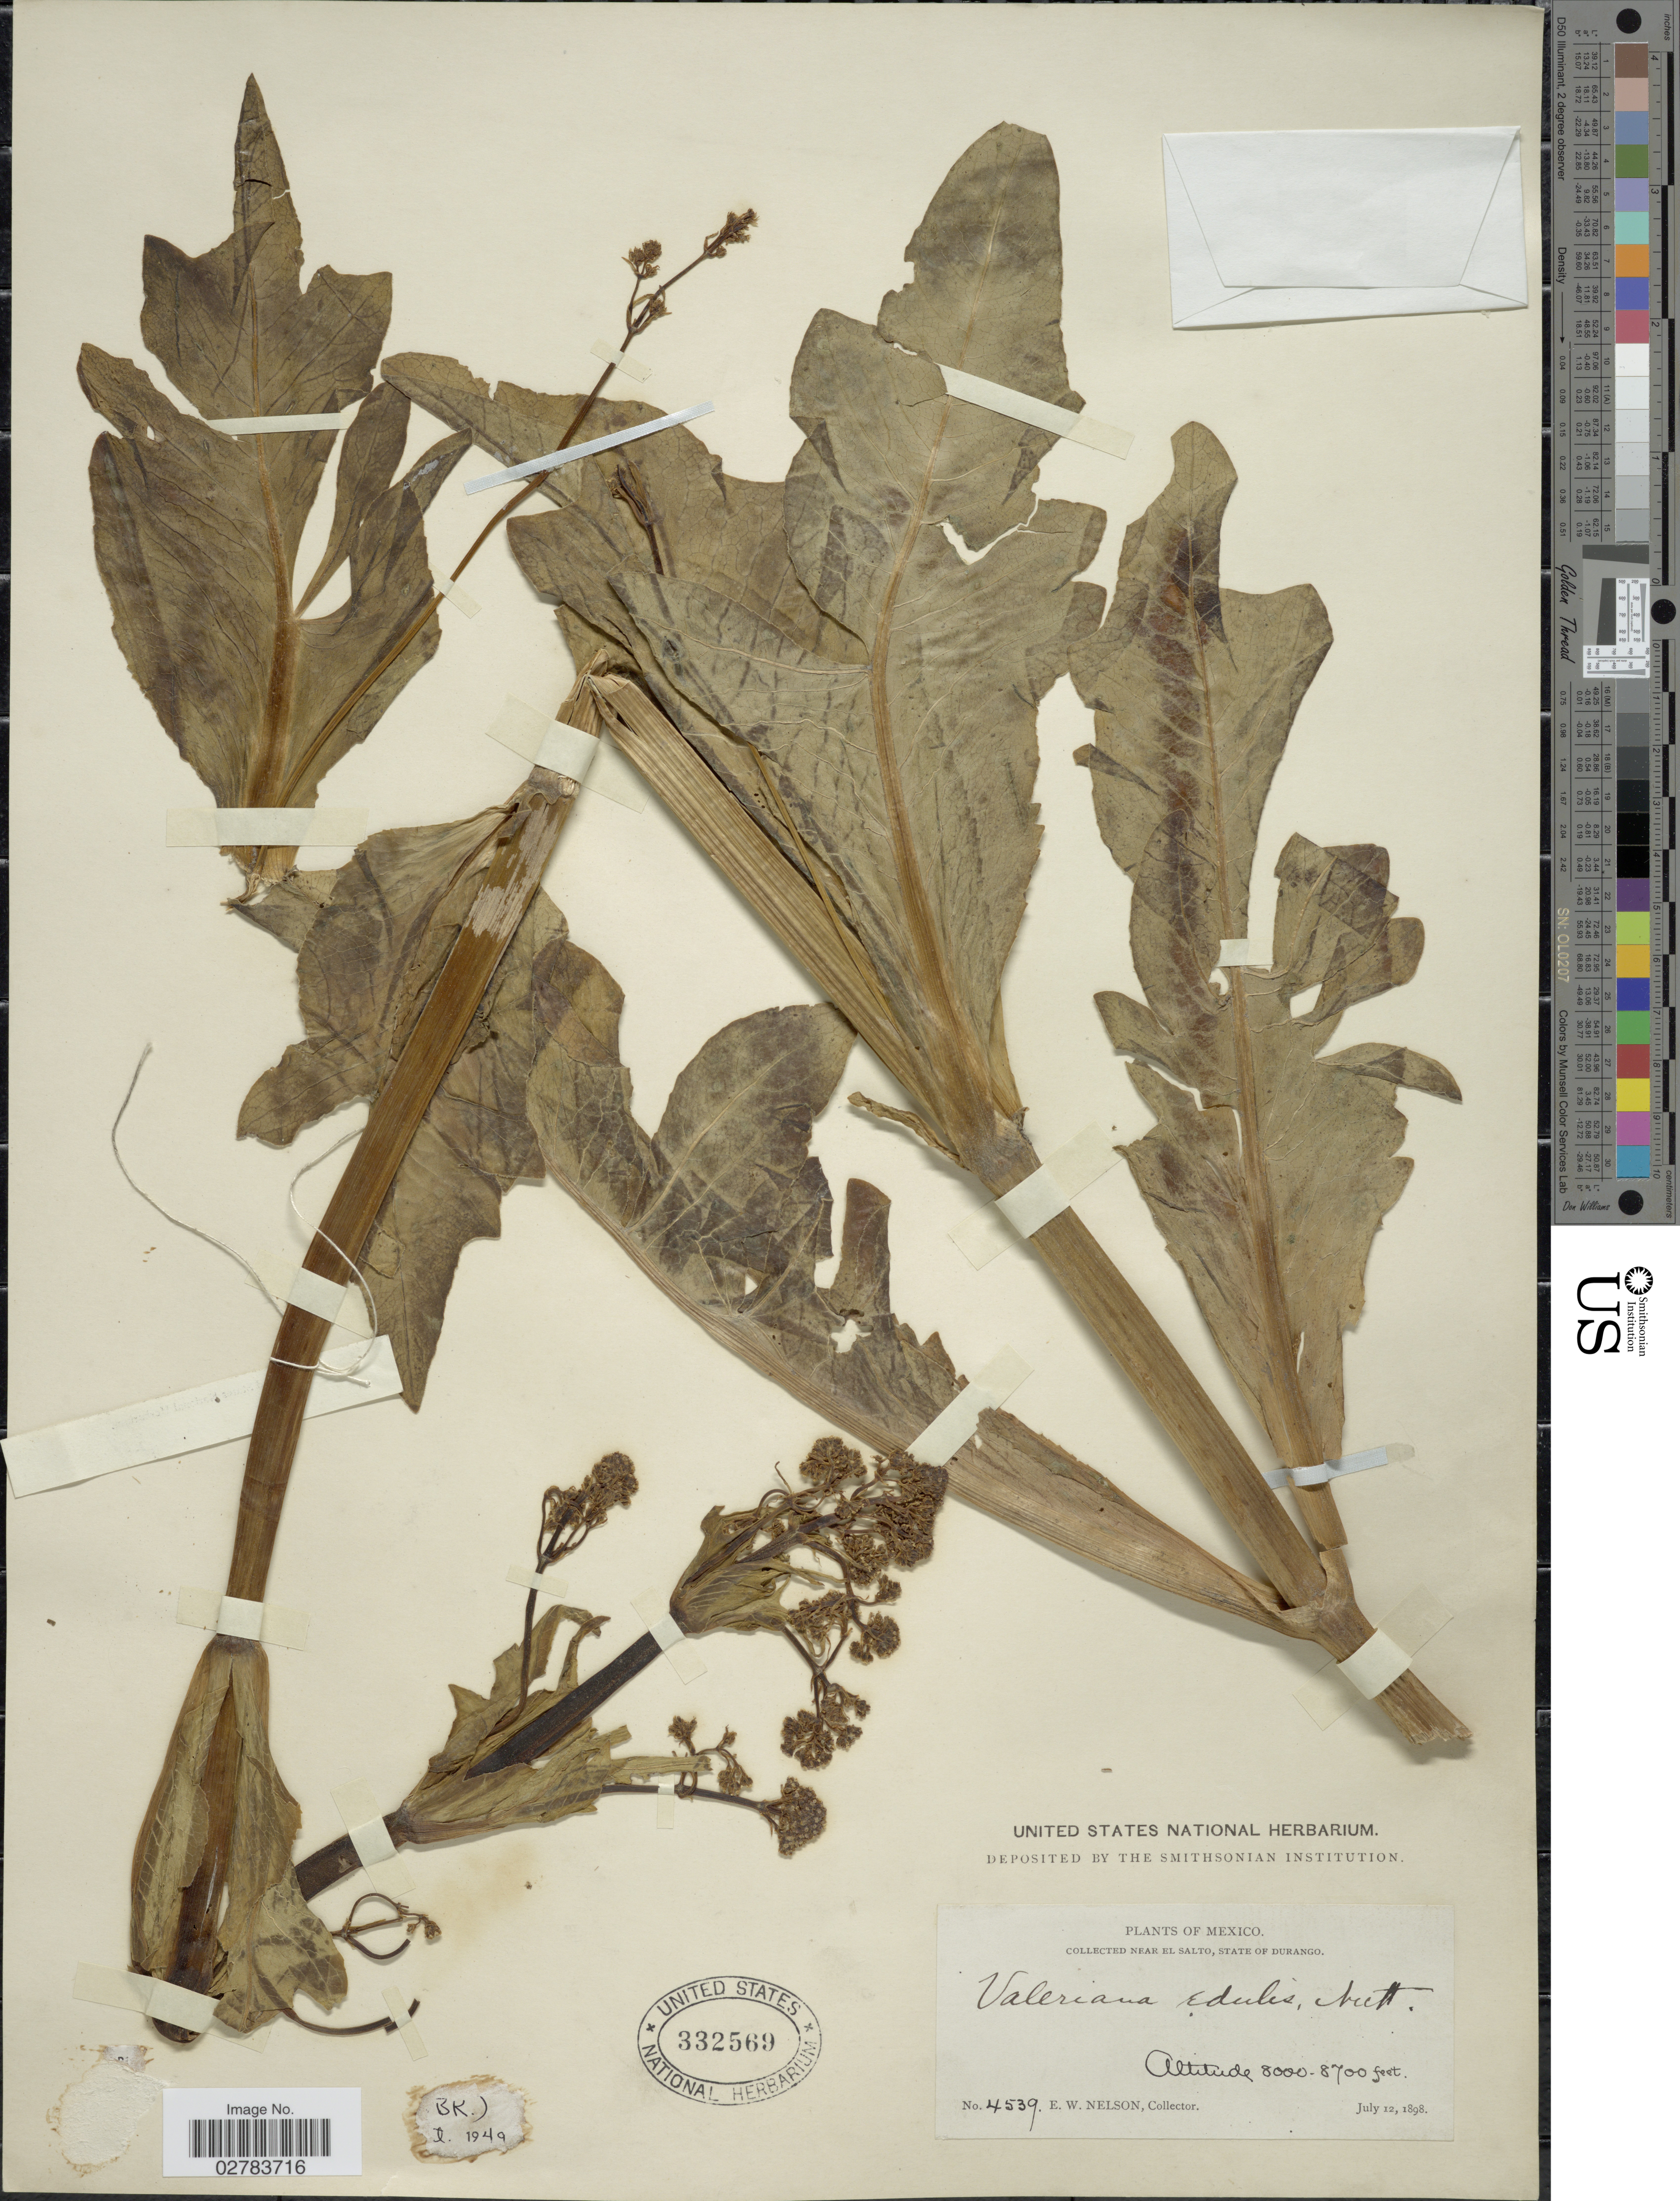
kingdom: Plantae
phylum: Tracheophyta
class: Magnoliopsida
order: Dipsacales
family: Caprifoliaceae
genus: Valeriana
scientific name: Valeriana edulis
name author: Nutt.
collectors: E. W. Nelson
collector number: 4539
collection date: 1898-07-12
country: Mexico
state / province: Durango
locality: Near El Salto.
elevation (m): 2438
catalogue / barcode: US 332569